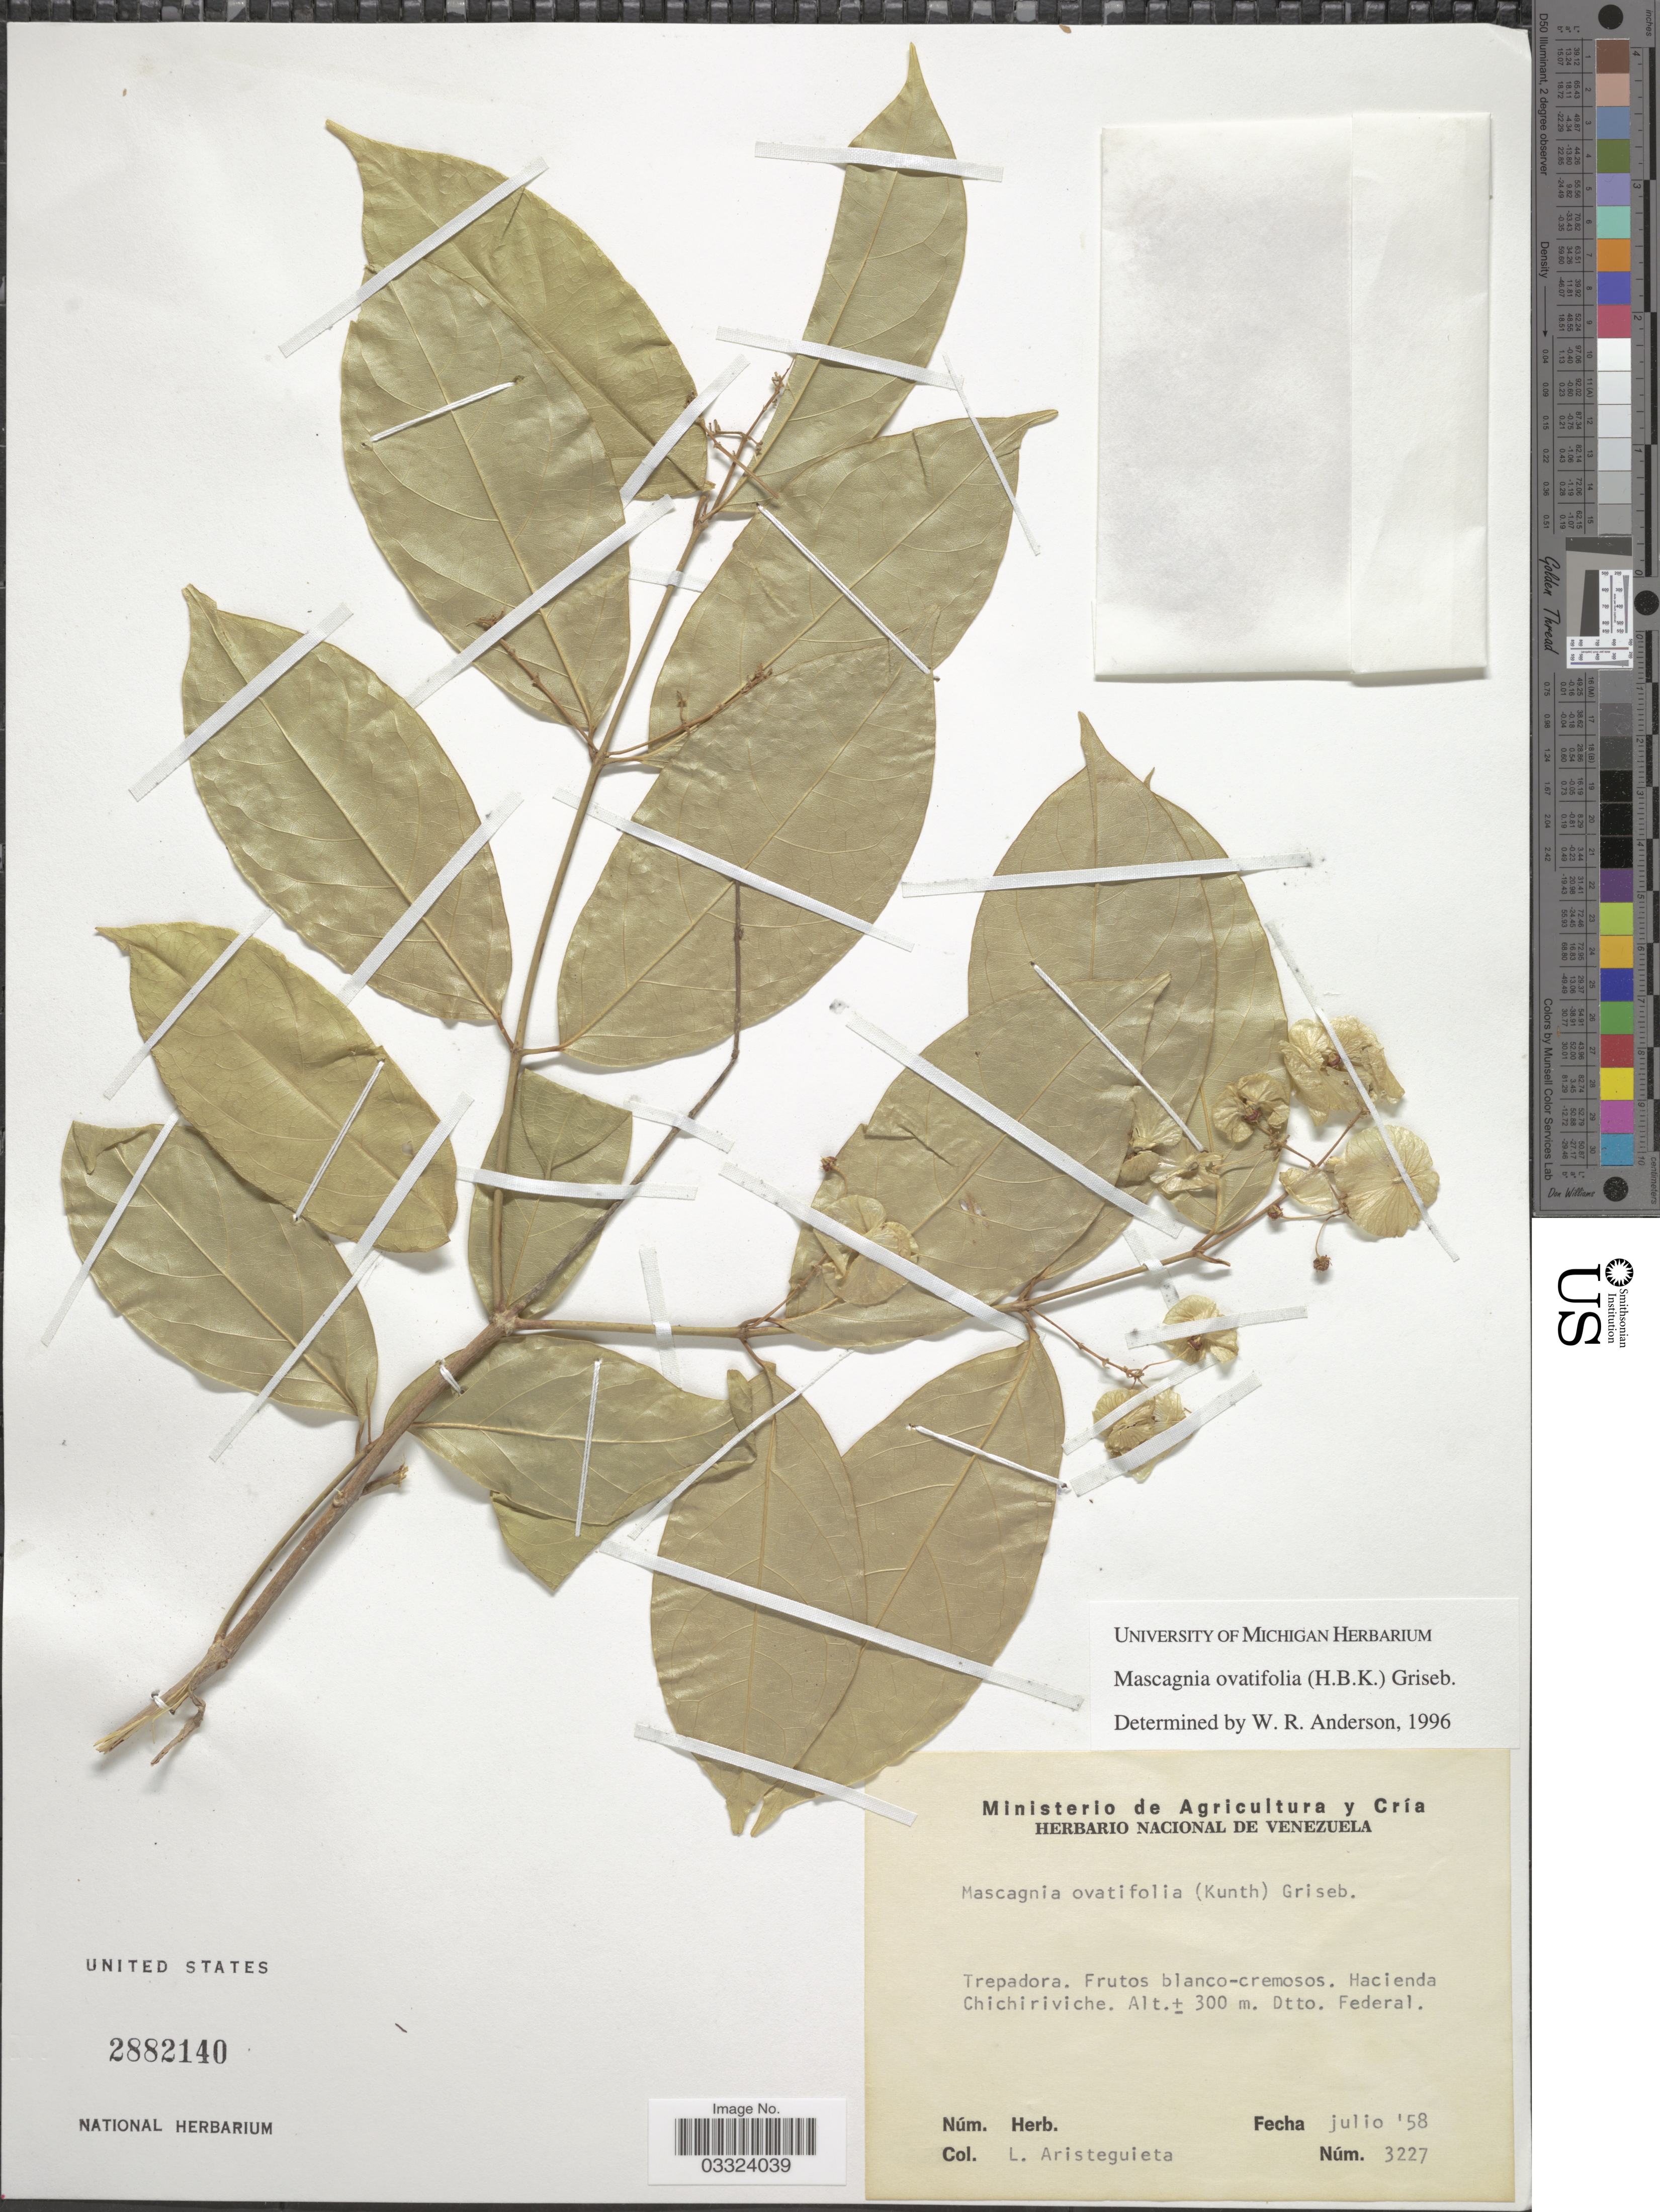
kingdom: Plantae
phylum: Tracheophyta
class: Magnoliopsida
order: Malpighiales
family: Malpighiaceae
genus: Mascagnia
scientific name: Mascagnia ovatifolia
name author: (Kunth) Griseb.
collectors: L. Aristeguieta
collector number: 3227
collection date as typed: Transcribed d/m/y: /7/58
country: Venezuela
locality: Hacienda Chichiriviche.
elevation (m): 300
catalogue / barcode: US 2882140